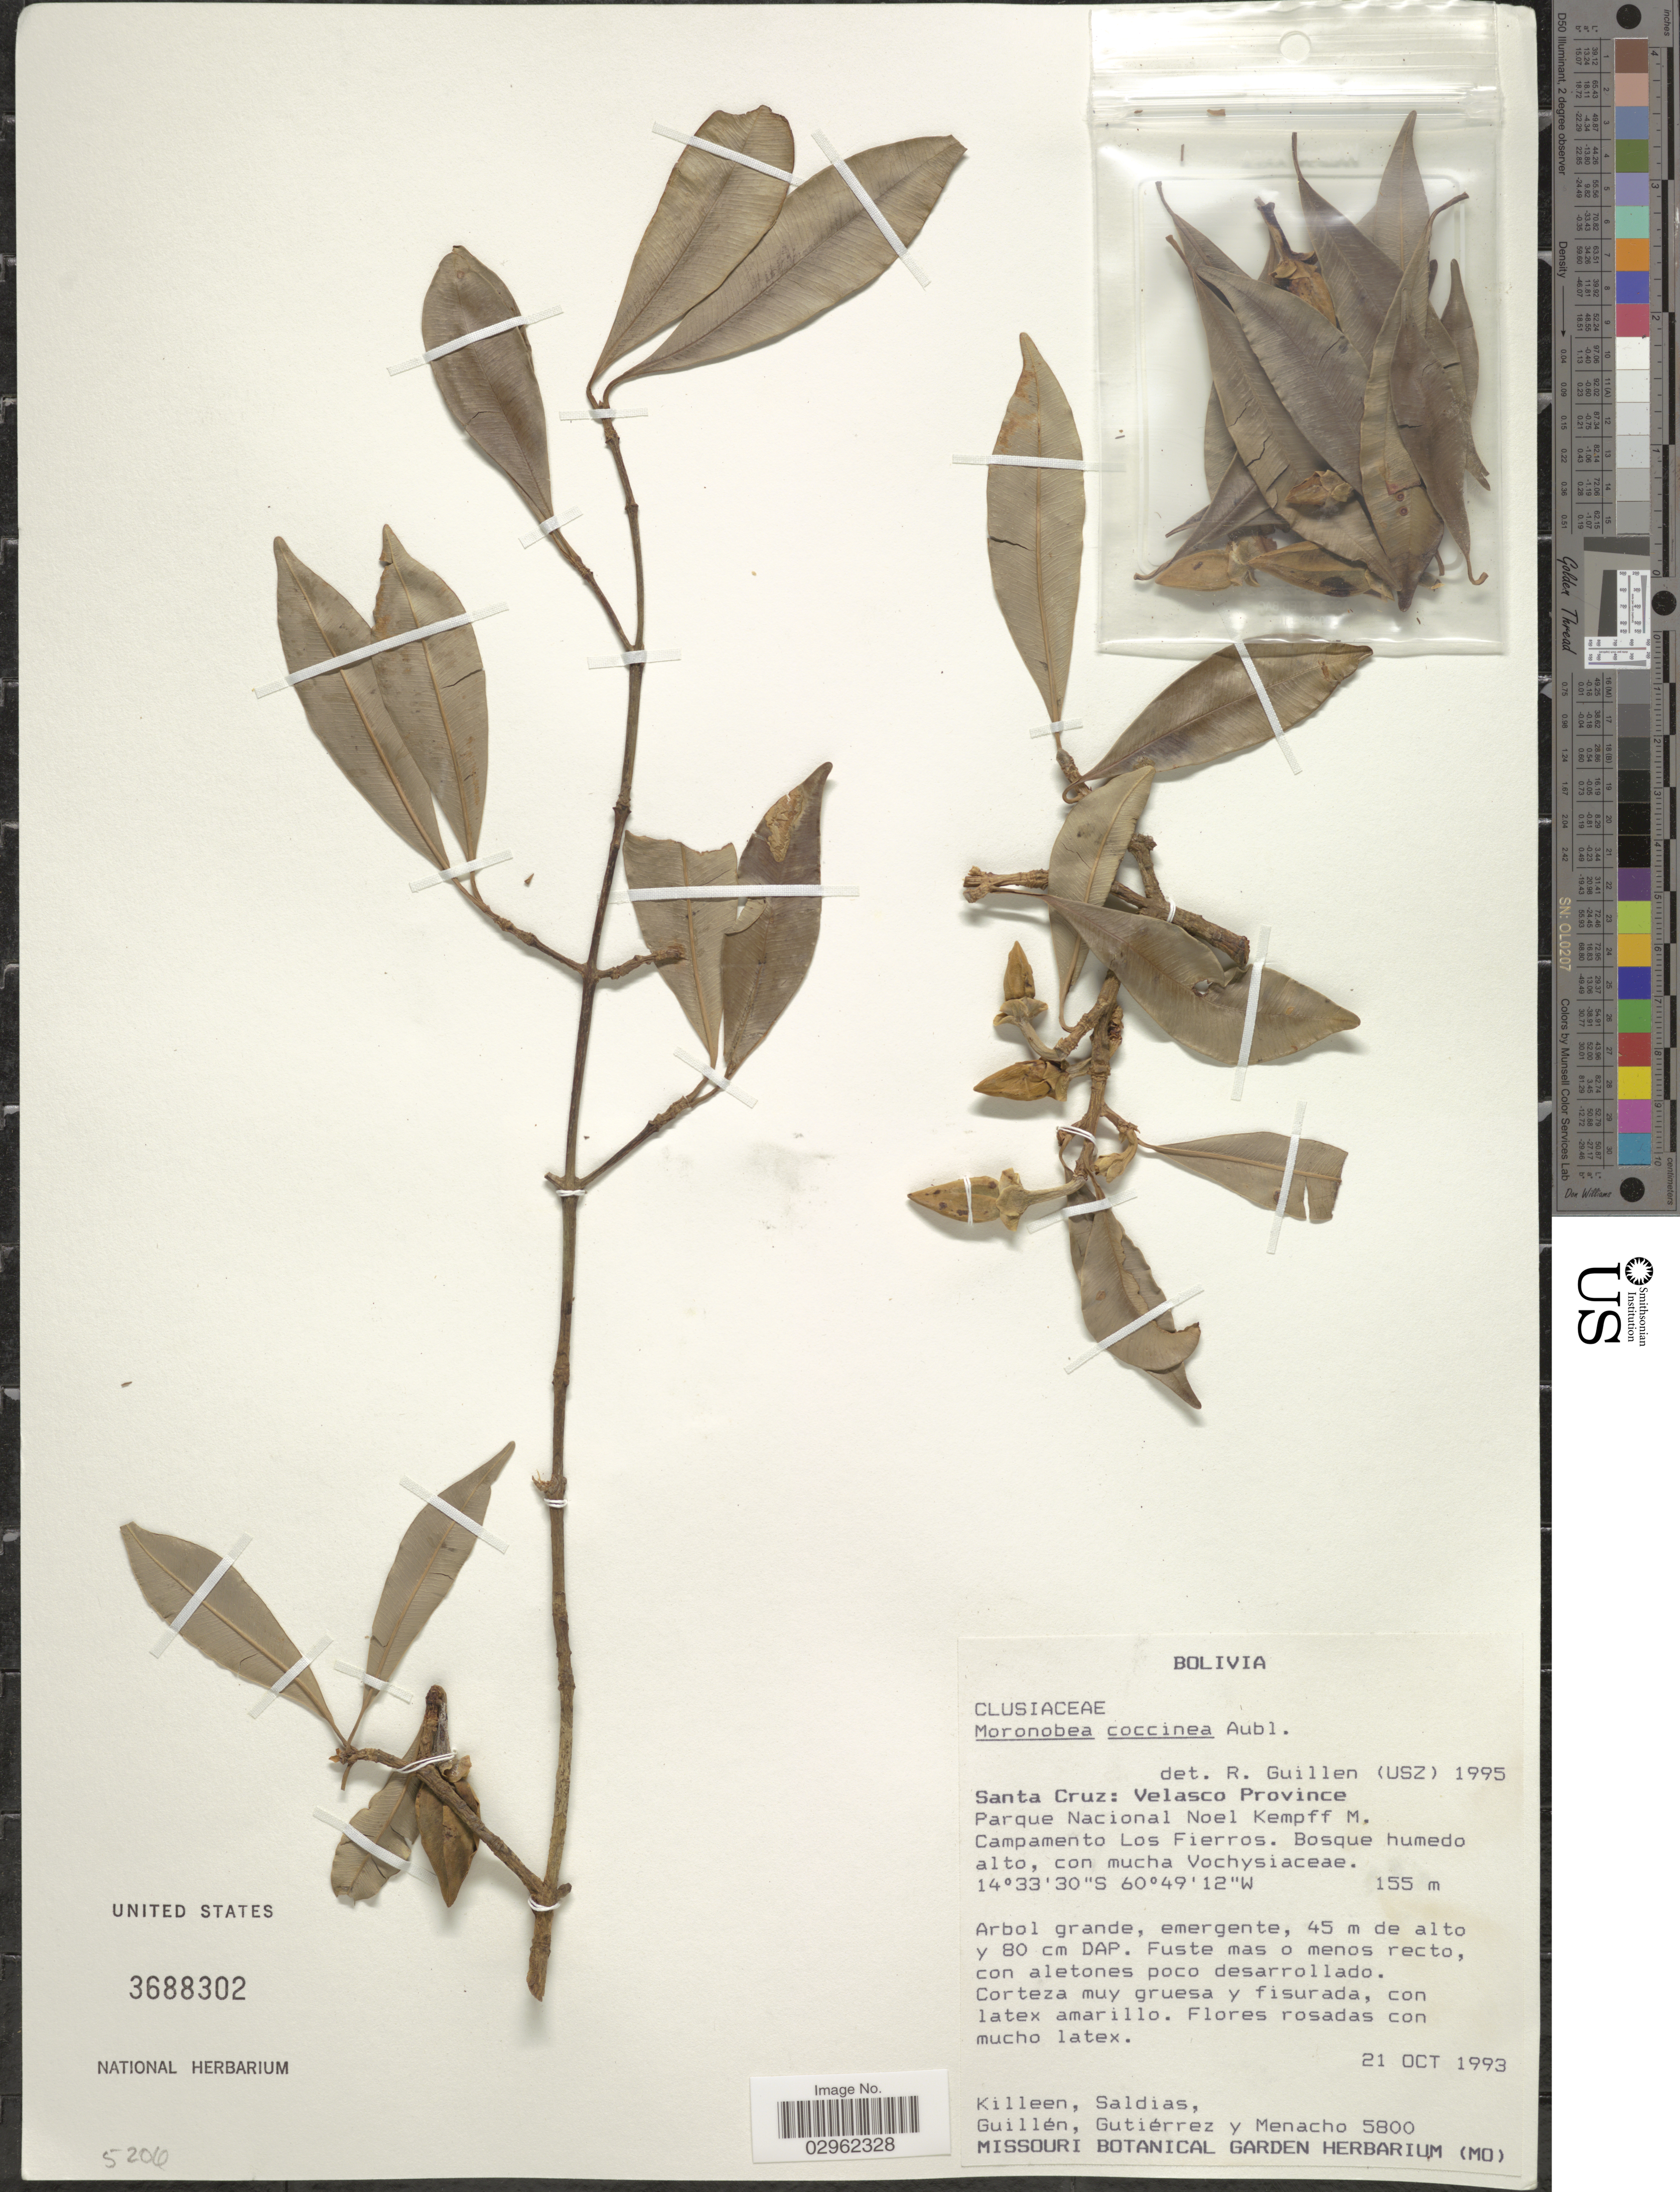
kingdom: Plantae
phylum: Tracheophyta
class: Magnoliopsida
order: Malpighiales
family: Clusiaceae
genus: Moronobea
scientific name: Moronobea coccinea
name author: Aubl.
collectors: Killeen, --, -. Saldias, -- Guillen, Gutiérrez, -- & Menacho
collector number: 5800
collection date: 1993-10-21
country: Bolivia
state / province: Santa Cruz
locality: Velasco Province. Parque Nacional Noel Kempff M. Campamento Los Fierros.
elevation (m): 155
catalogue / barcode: US 3688302